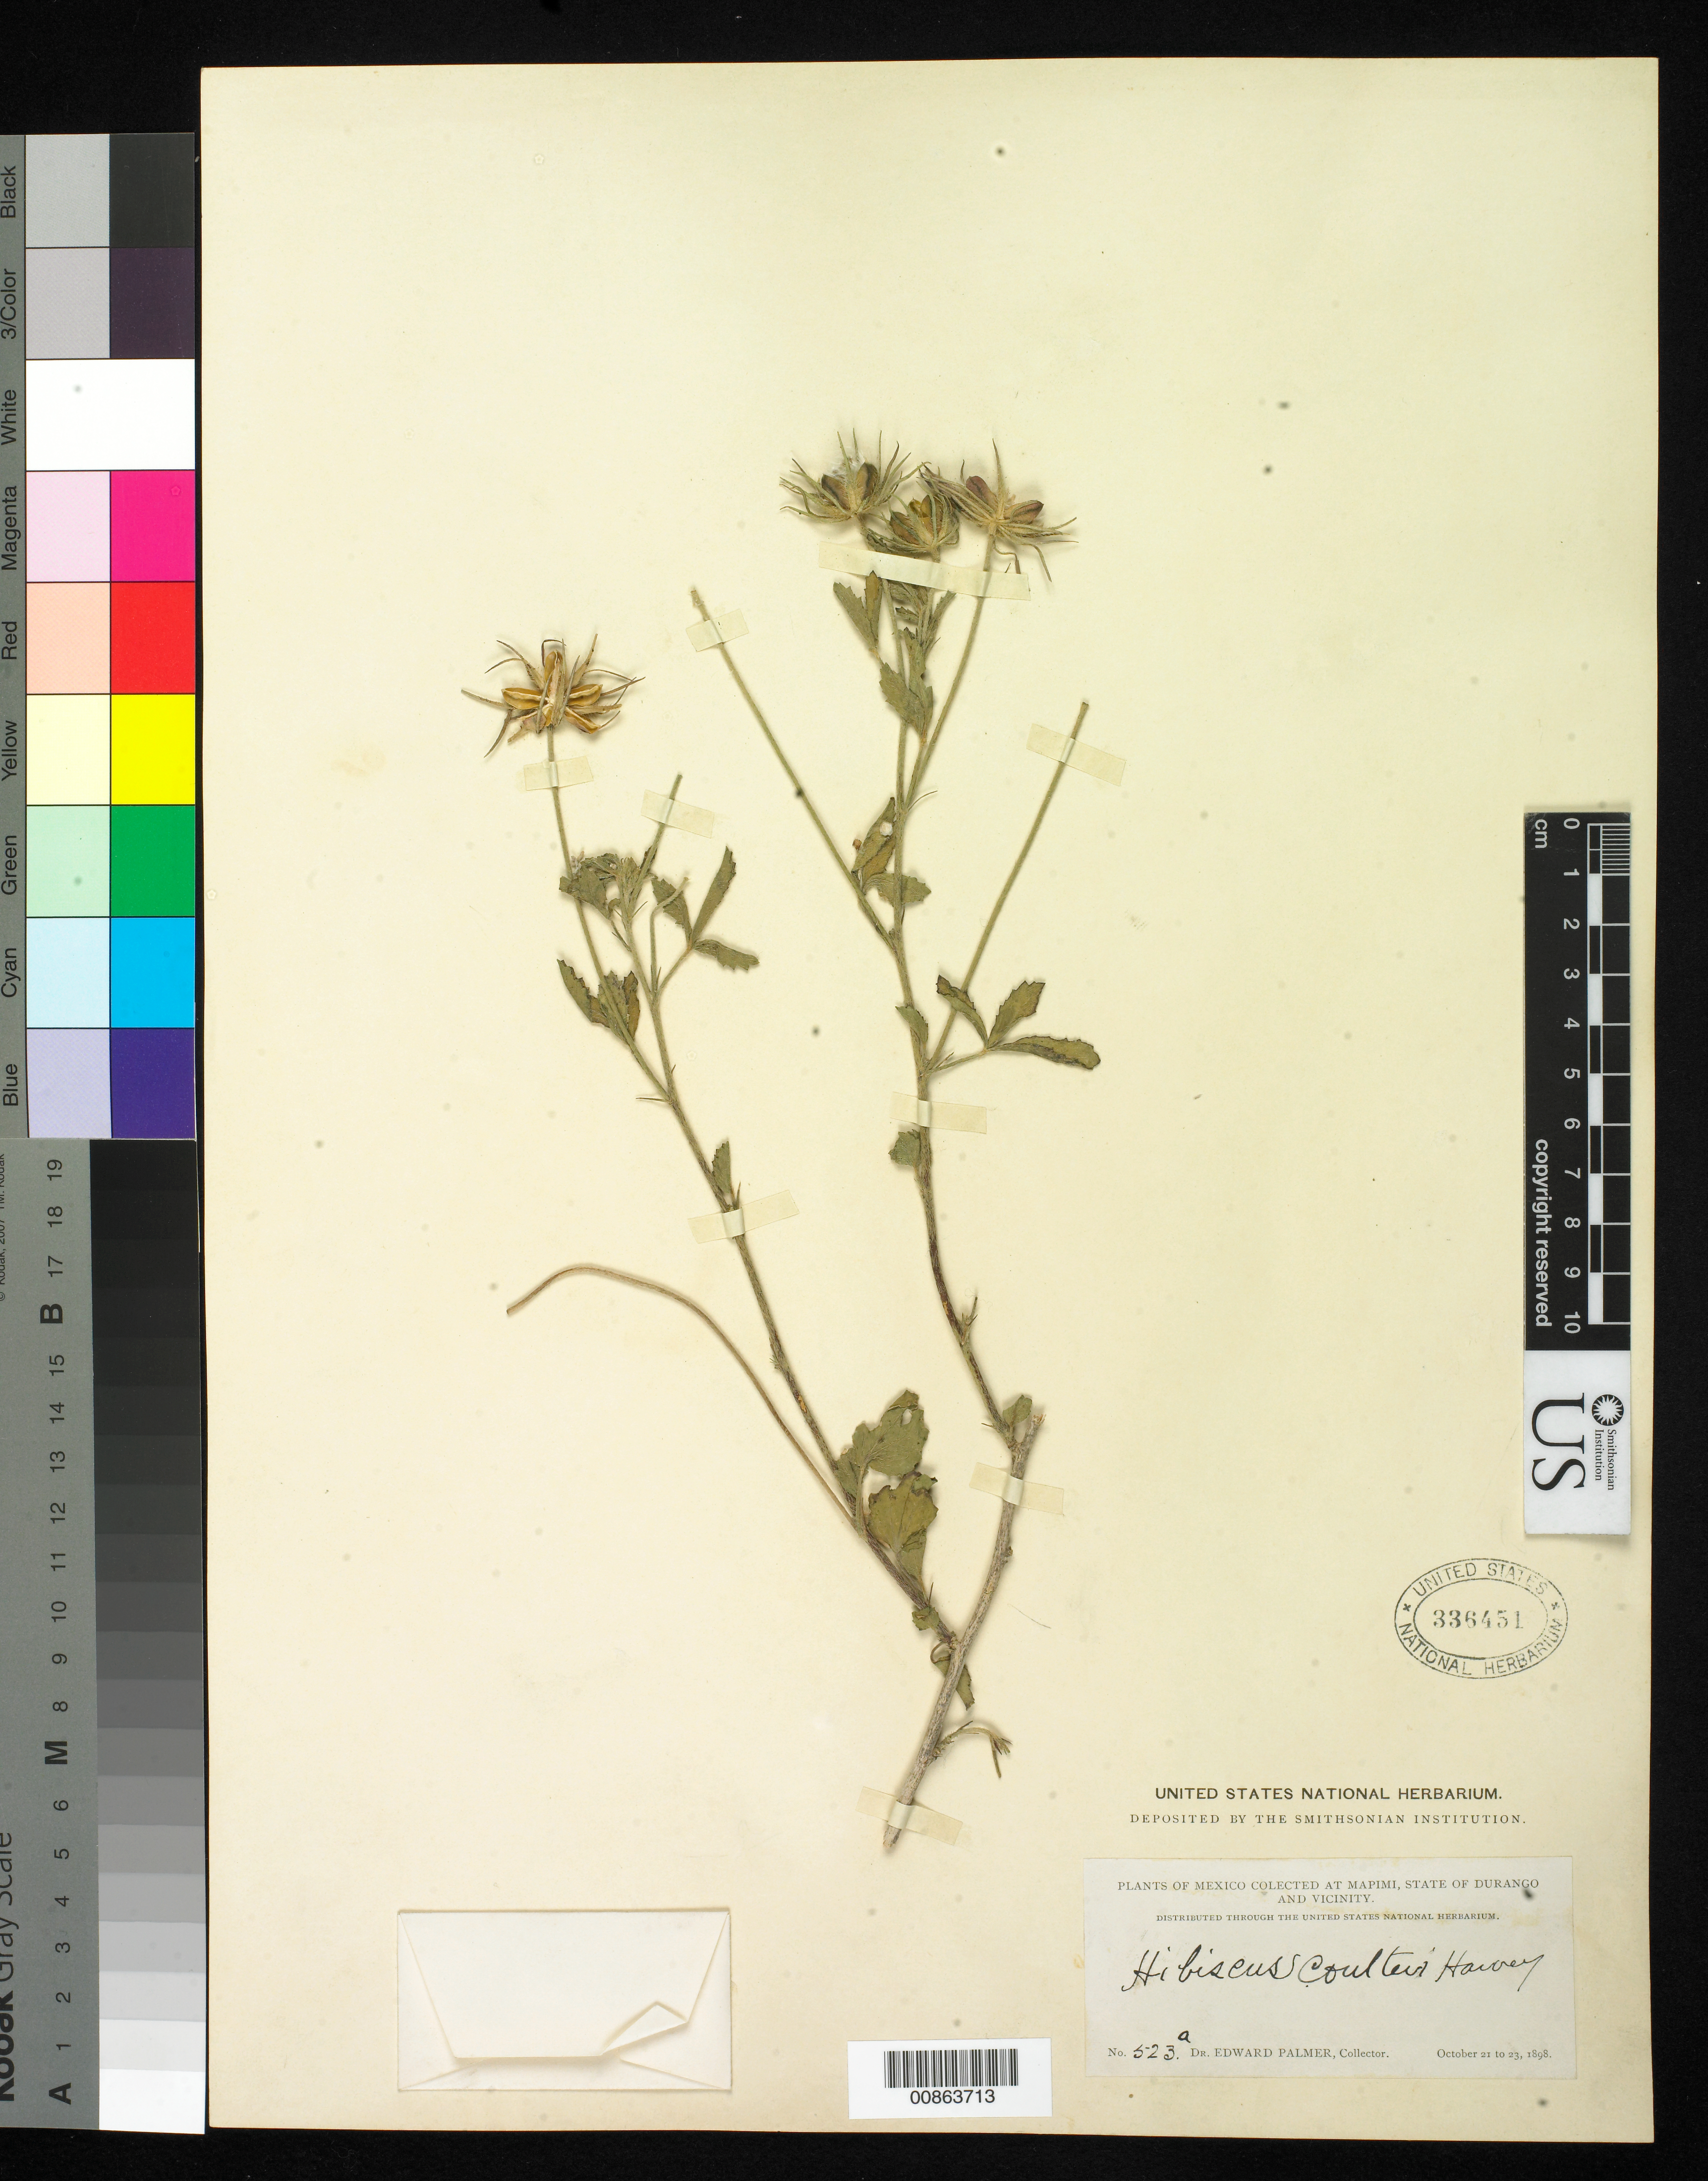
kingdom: Plantae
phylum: Tracheophyta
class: Magnoliopsida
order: Malvales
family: Malvaceae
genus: Hibiscus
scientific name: Hibiscus coulteri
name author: Harv. ex A. Gray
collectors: E. Palmer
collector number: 523 a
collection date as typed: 21 Oct 1898 to 23 Oct 1898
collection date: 1898-10-21/1898-10-23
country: Mexico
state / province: Durango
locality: Mapimi, Durango and vicinity.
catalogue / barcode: US 336451